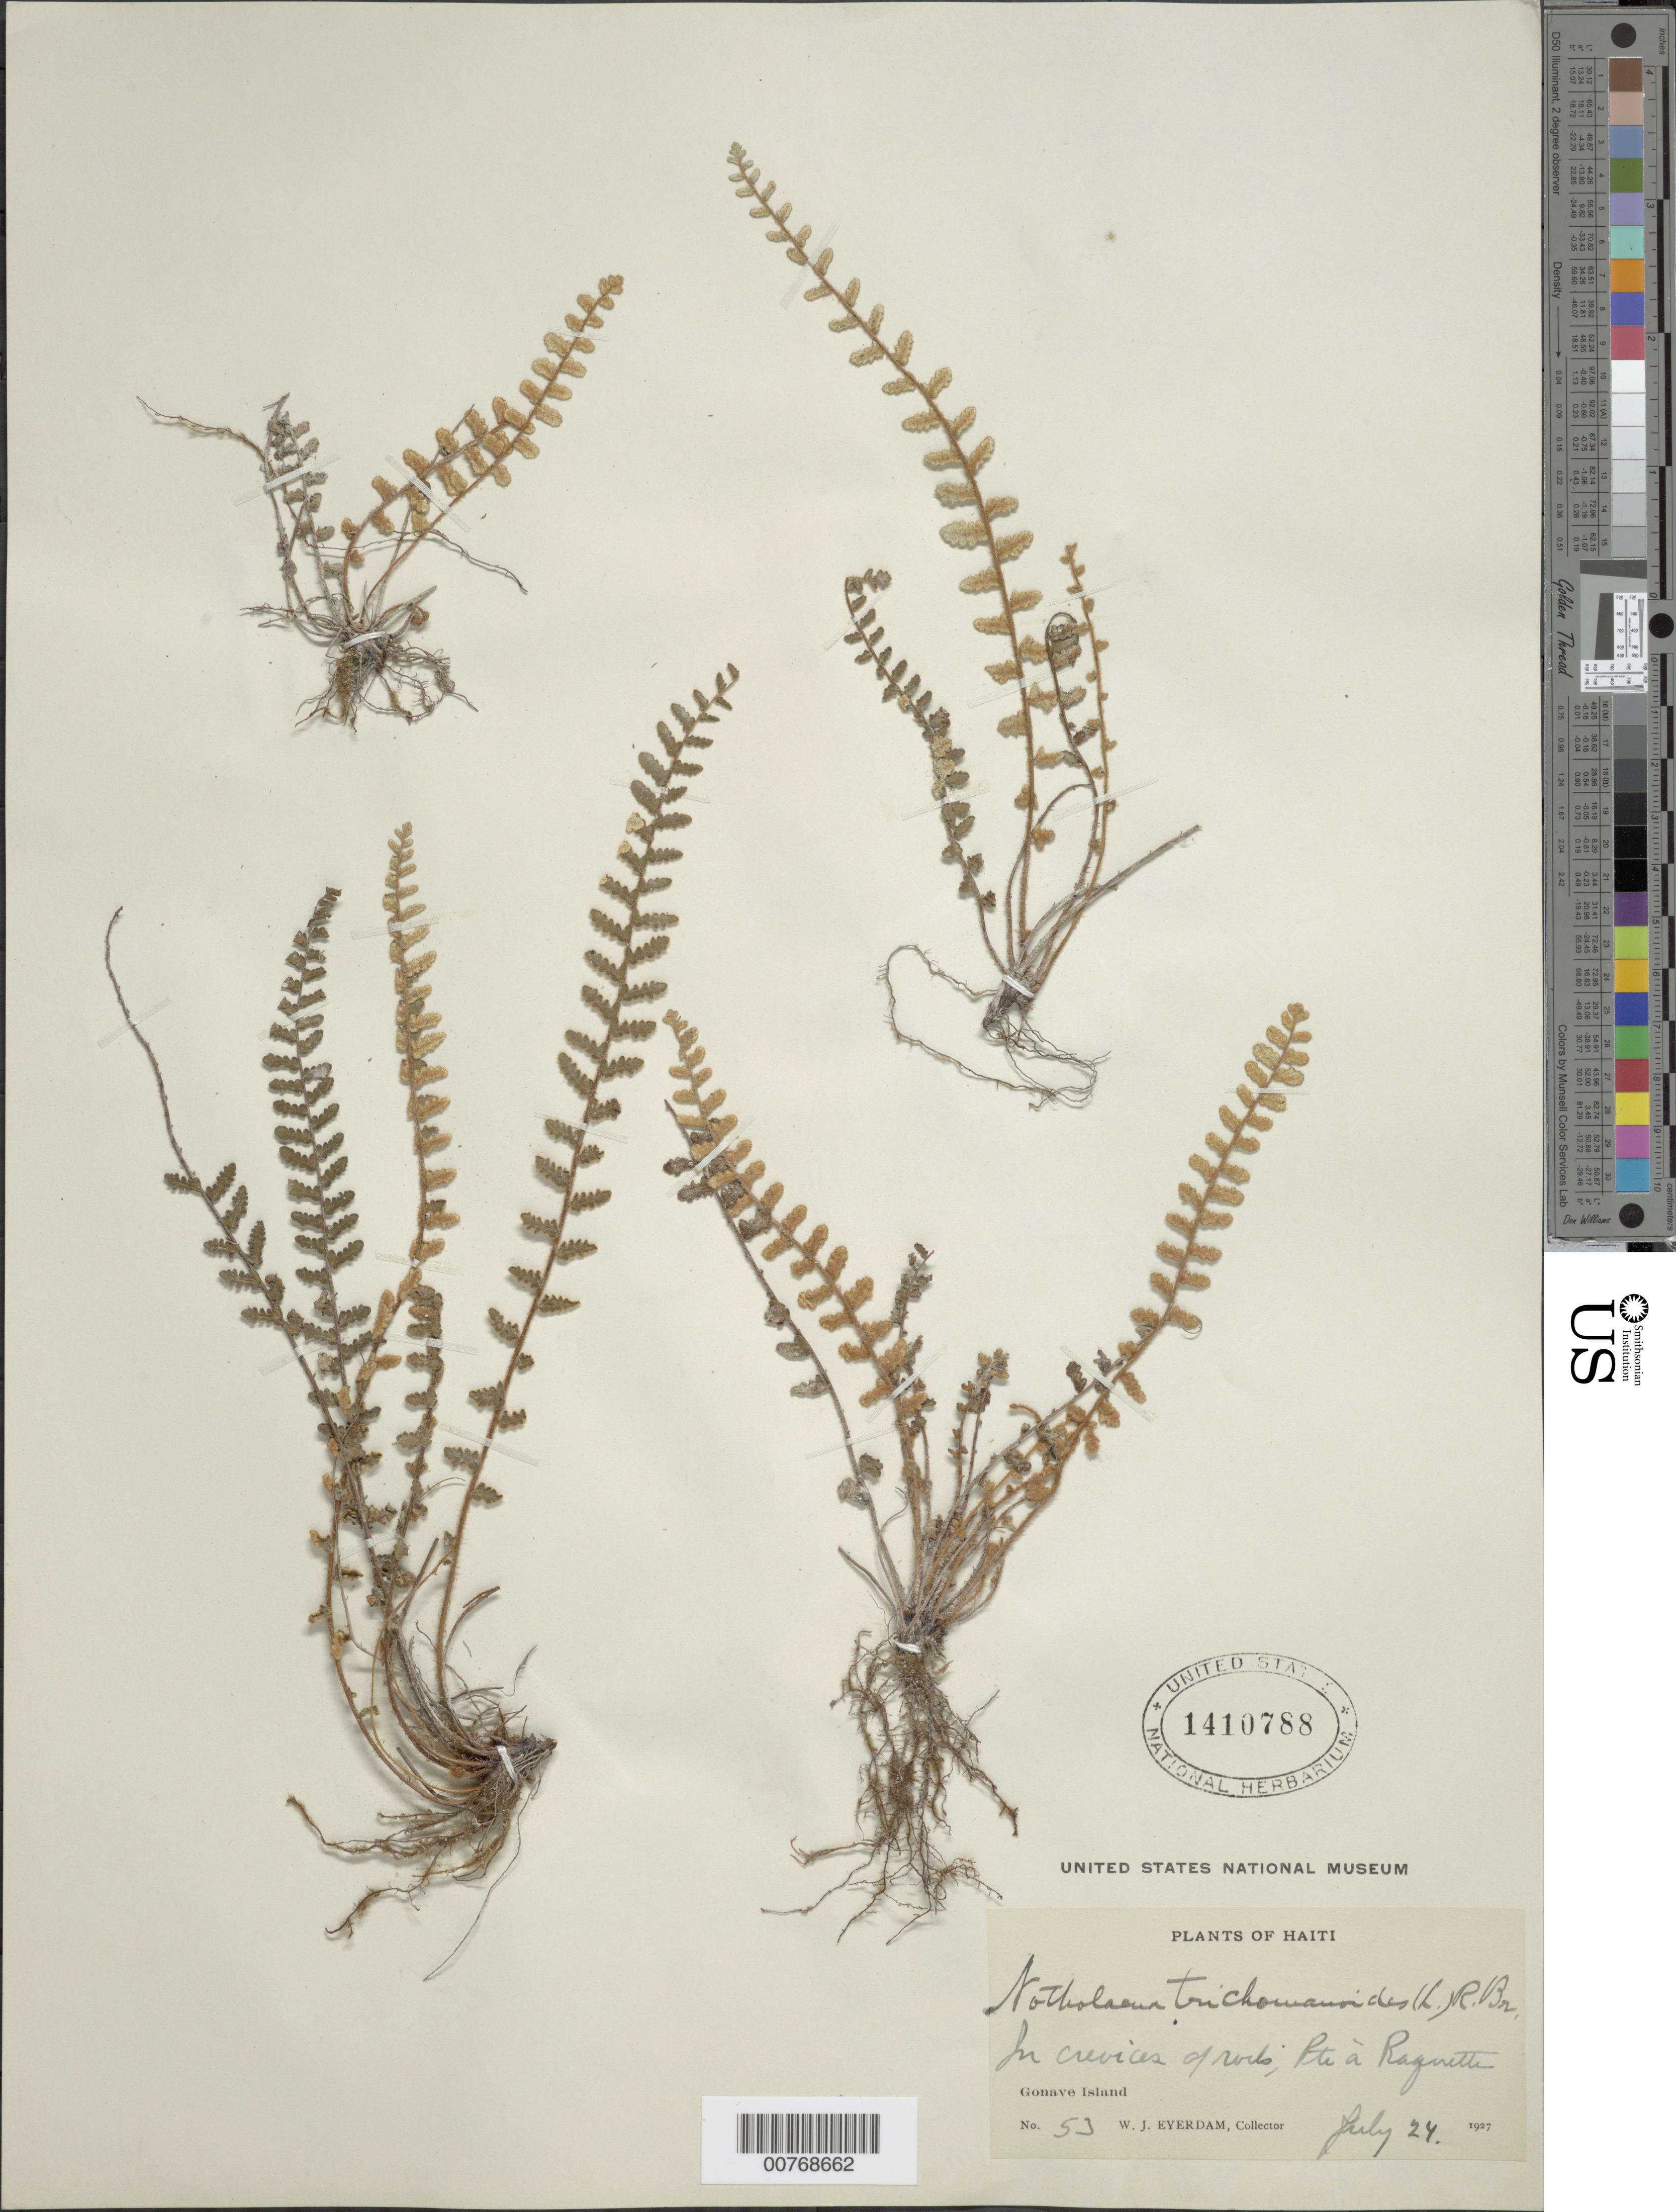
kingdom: Plantae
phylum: Tracheophyta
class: Polypodiopsida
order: Polypodiales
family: Pteridaceae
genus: Notholaena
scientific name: Notholaena trichomanoides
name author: (L.) Desv.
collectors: W. J. Eyerdam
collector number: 53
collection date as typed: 24 Jul 1927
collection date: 1927-07-24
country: Haiti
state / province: Ouest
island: Hispaniola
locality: Gonave Island, Pte. a Raquette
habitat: Crevices of rocks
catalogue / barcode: US 1410788